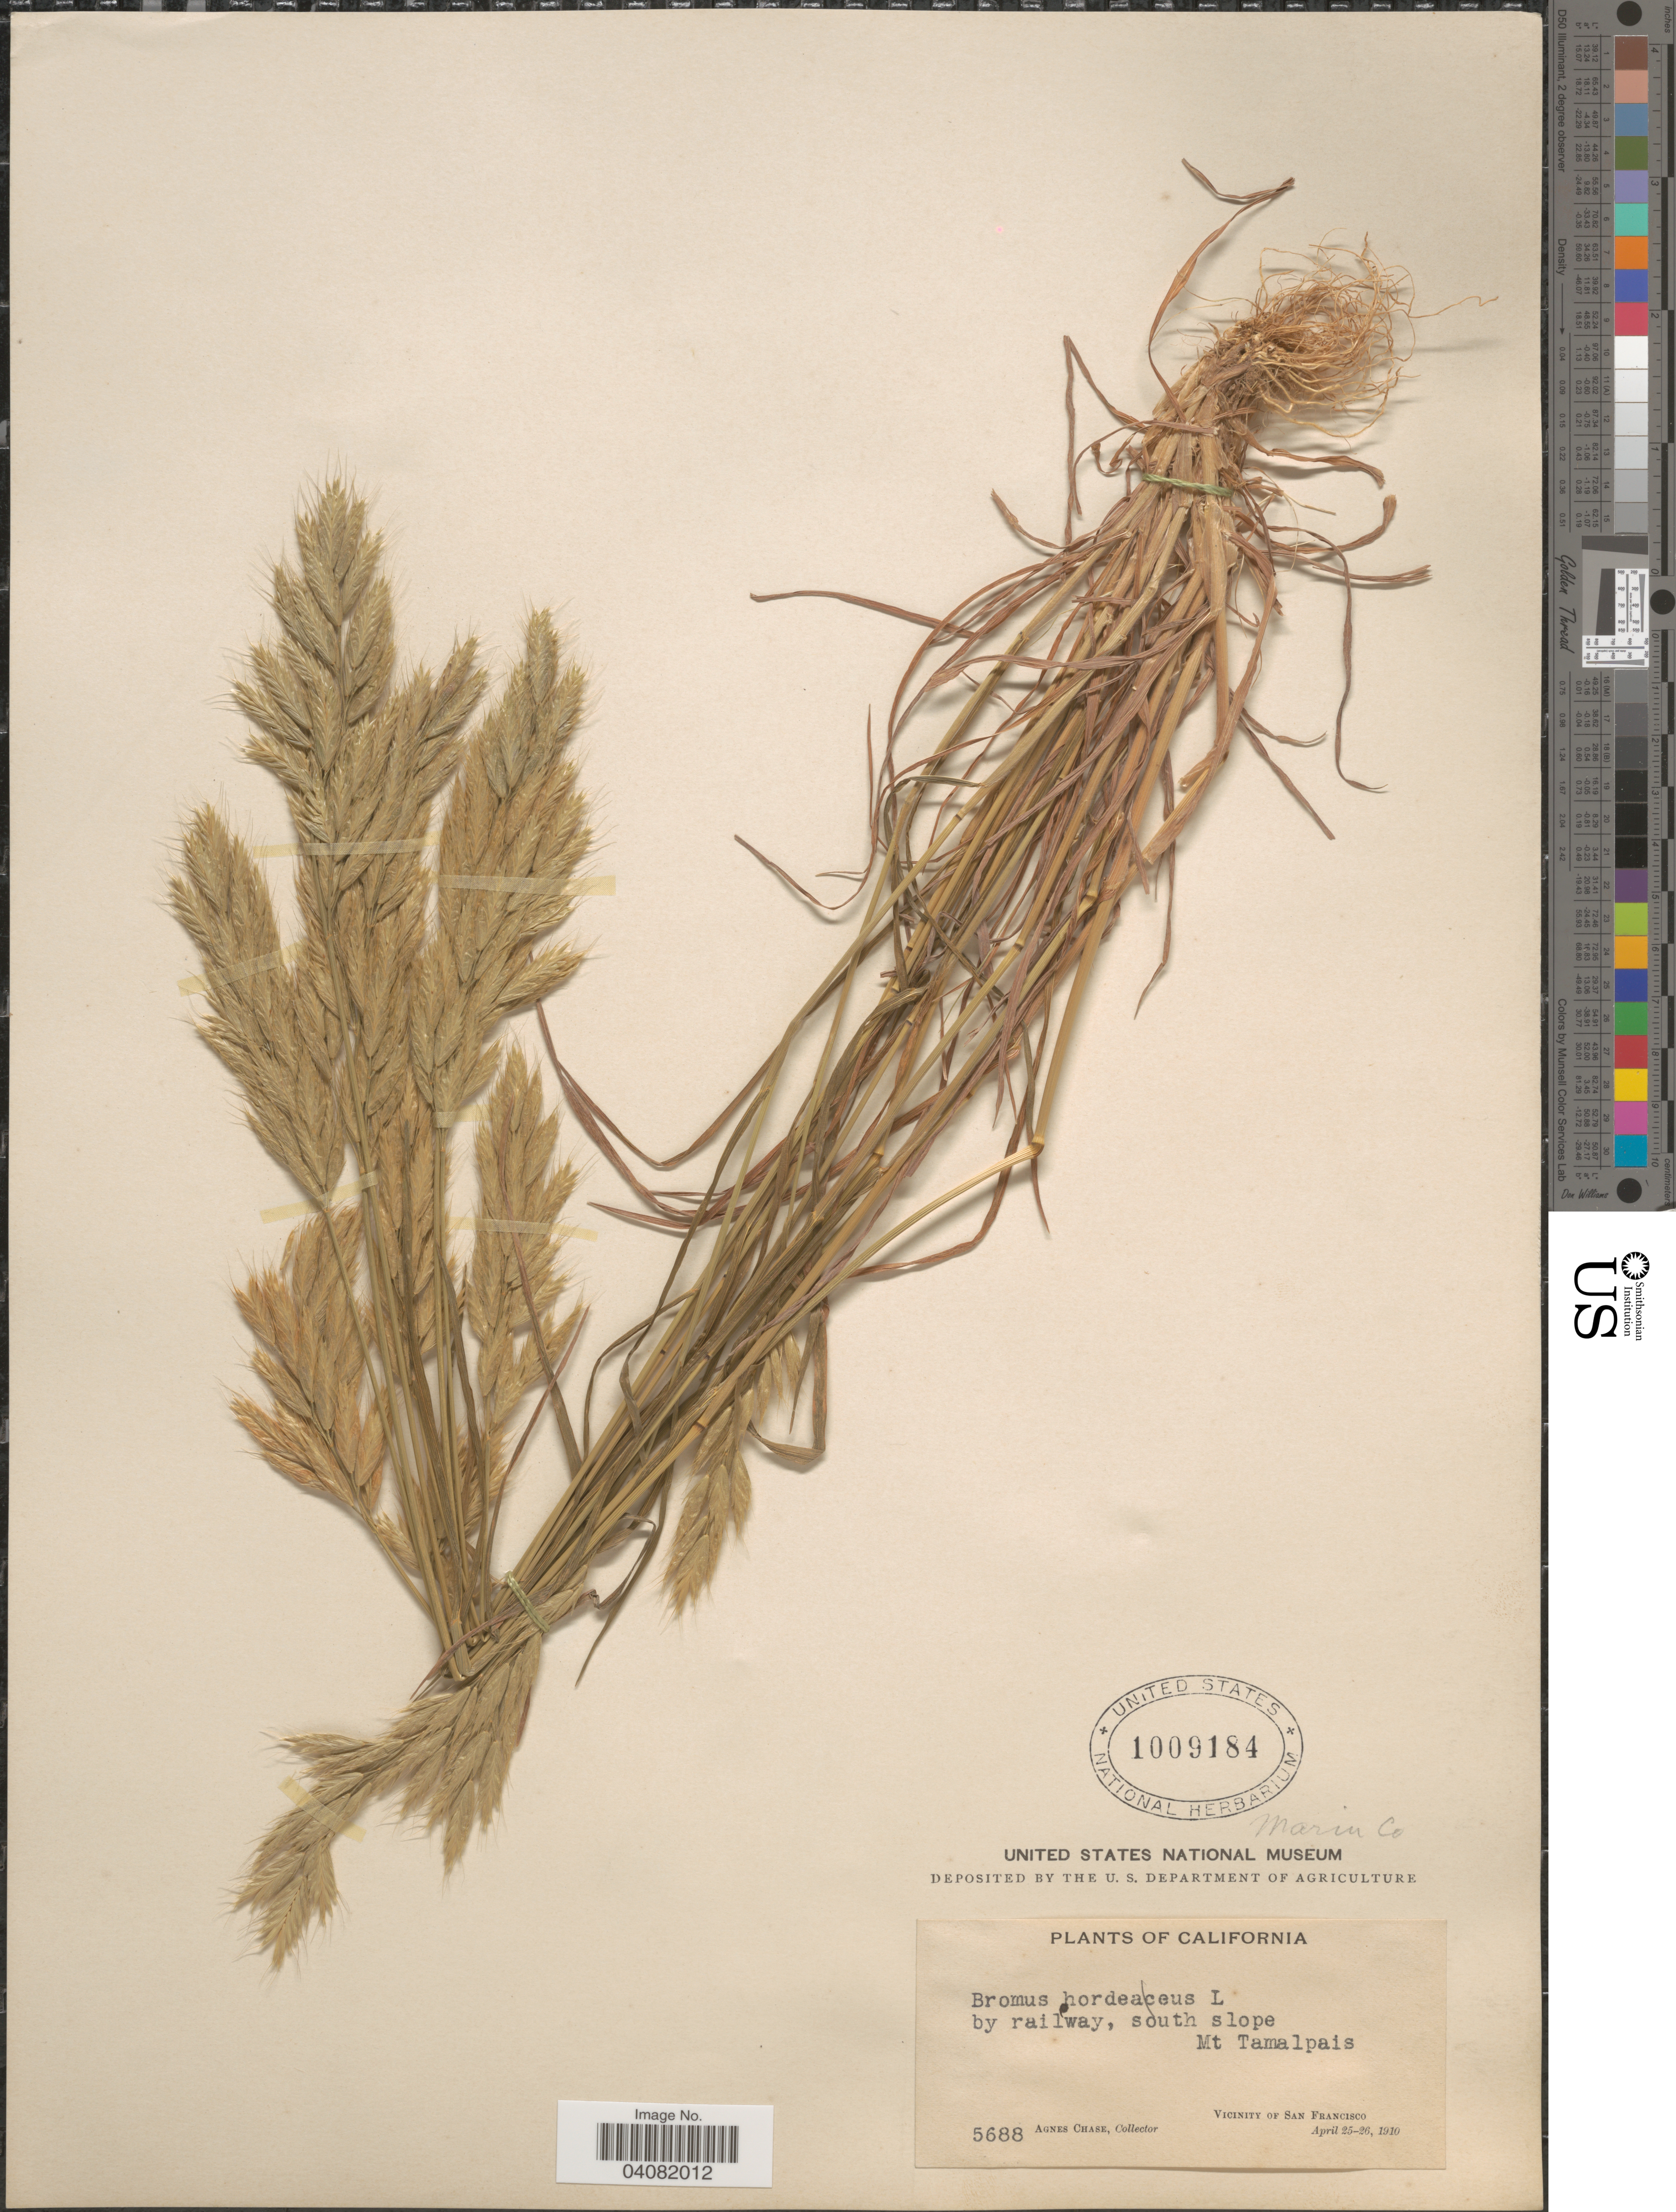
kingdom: Plantae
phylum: Tracheophyta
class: Liliopsida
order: Poales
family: Poaceae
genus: Bromus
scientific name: Bromus hordeaceus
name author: L.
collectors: A. Chase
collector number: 5688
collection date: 1910-04-25/1910-04-26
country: United States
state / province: California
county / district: San Francisco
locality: By railway, south slope. Mt Tamalpais. Vicinity of San Francisco.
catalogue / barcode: US 1009184